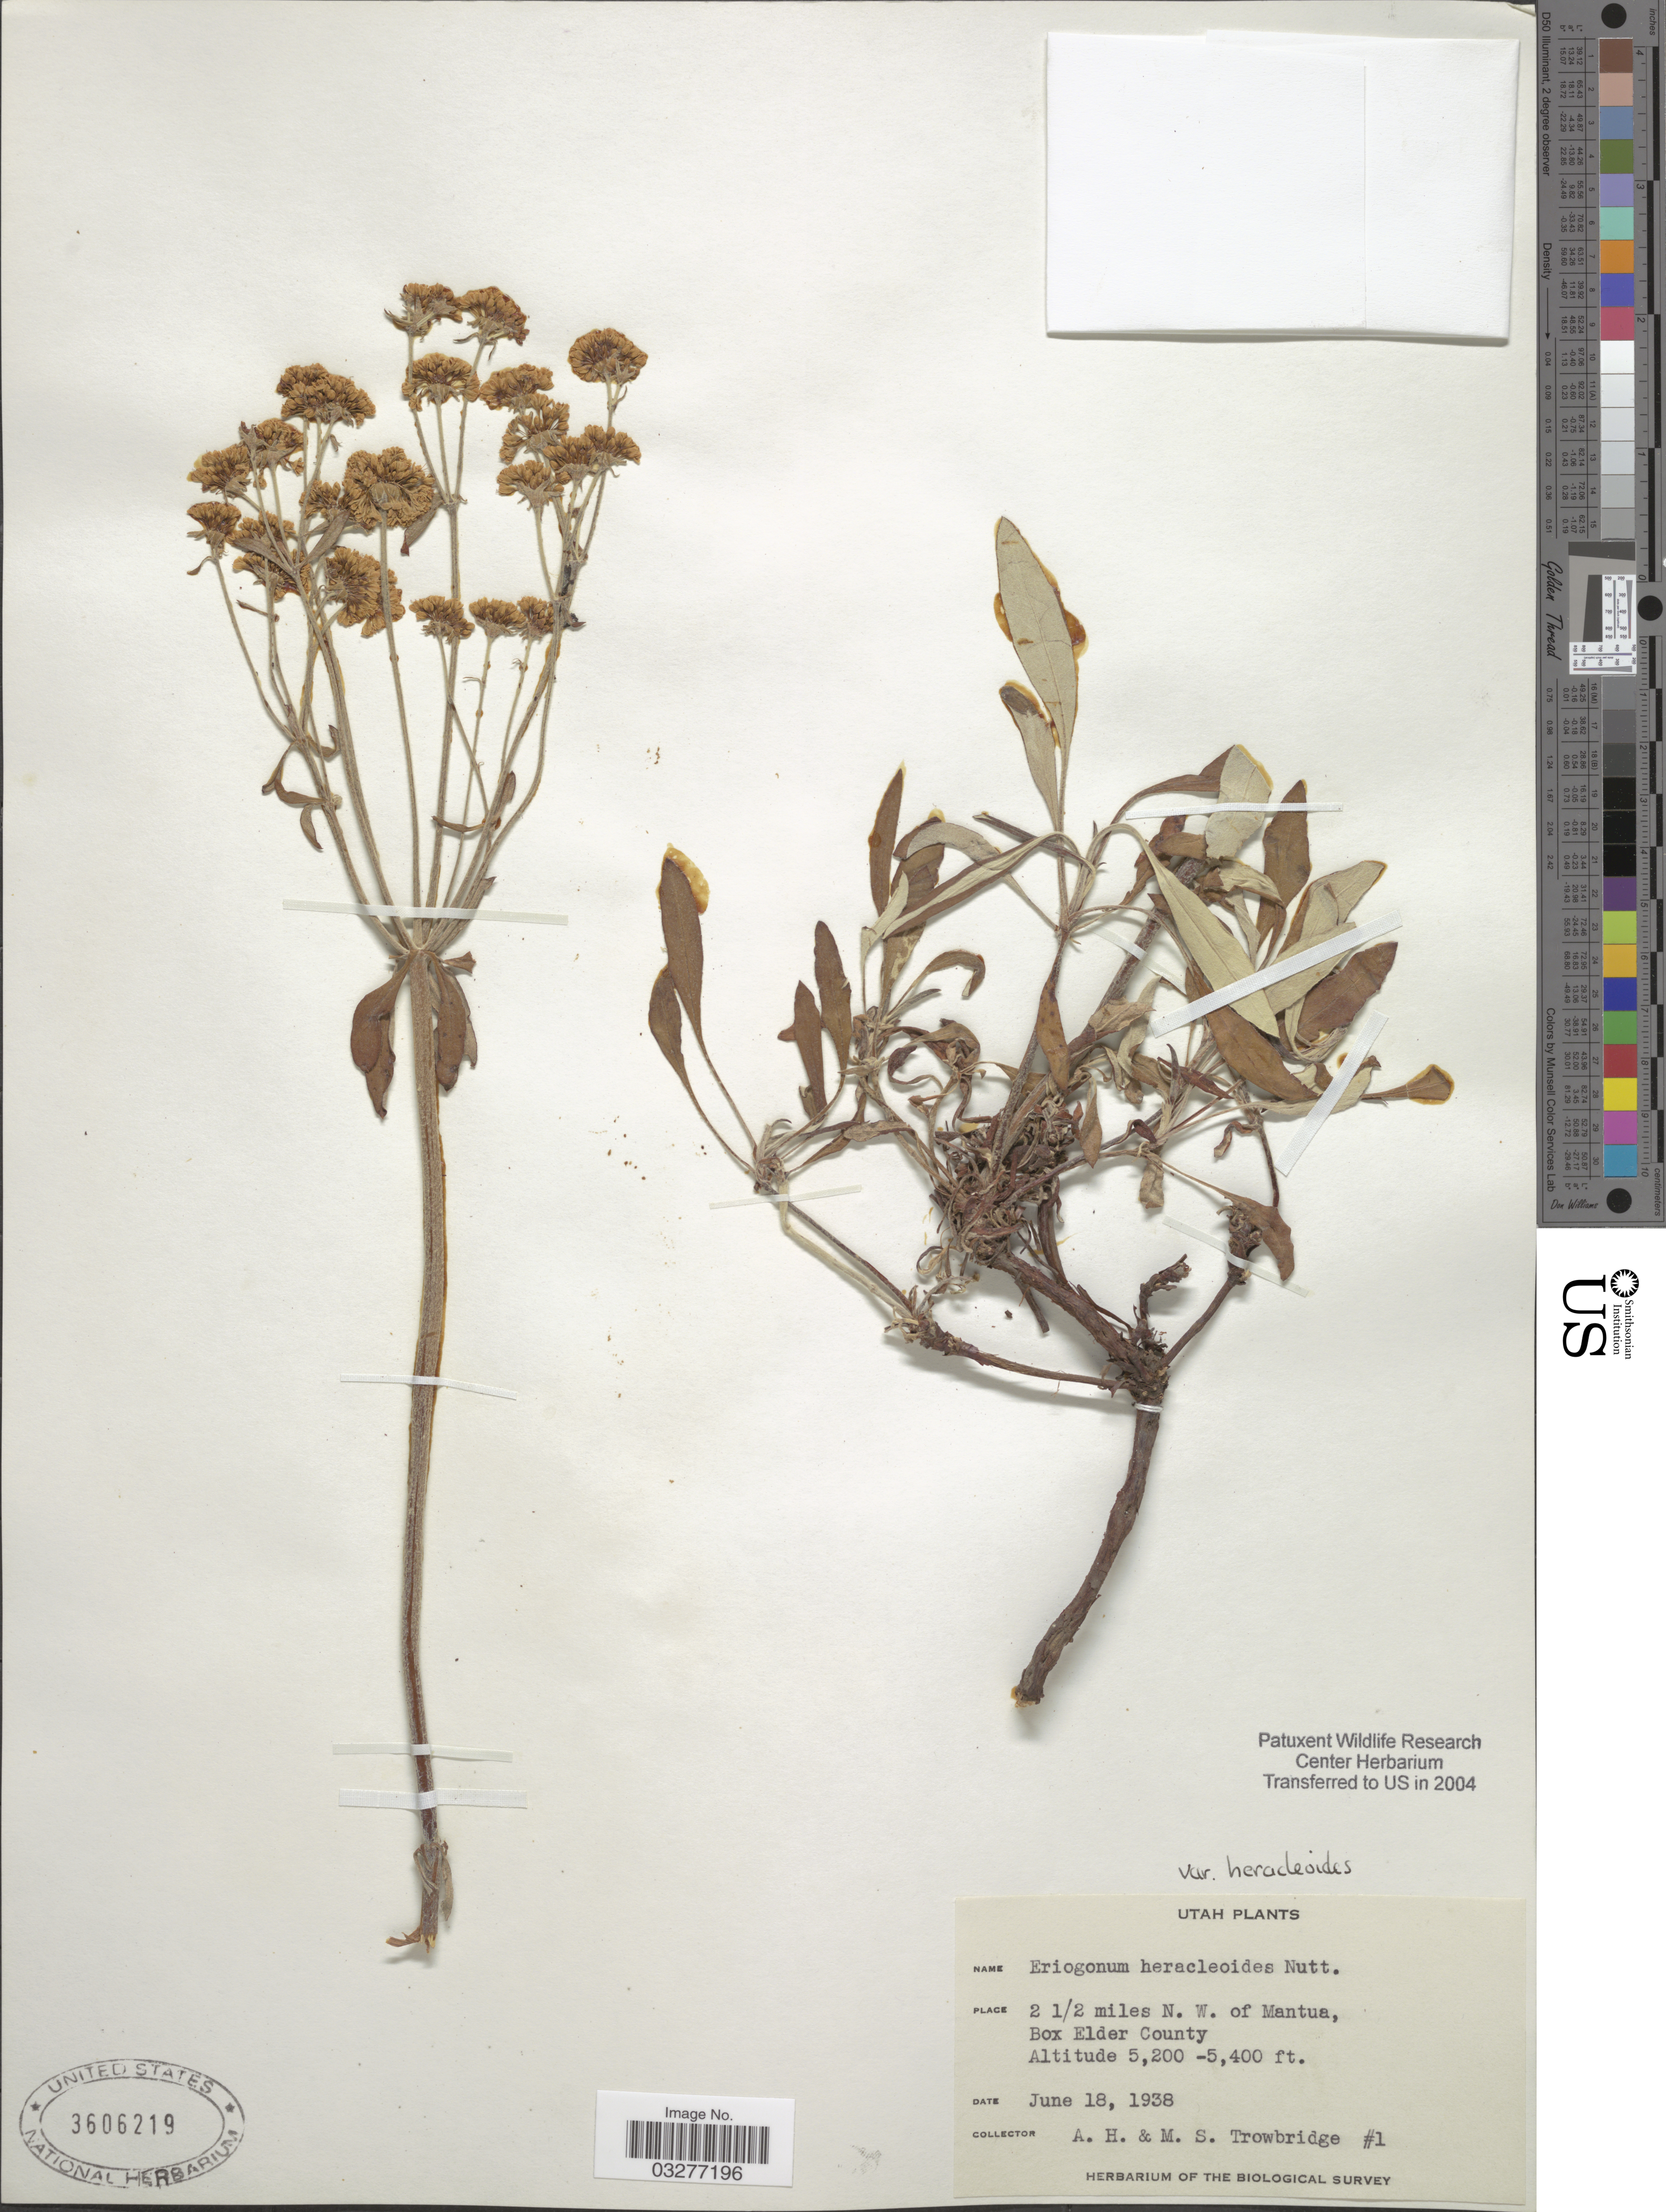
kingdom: Plantae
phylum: Tracheophyta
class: Magnoliopsida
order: Caryophyllales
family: Polygonaceae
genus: Eriogonum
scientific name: Eriogonum heracleoides var. heracleoides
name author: Nutt.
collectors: A. H. Trowbridge & M. Trowbridge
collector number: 1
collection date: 1938-06-18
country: United States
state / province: Utah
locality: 2 1/2 miles N.W. of Mantua, Box Elder County,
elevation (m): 1585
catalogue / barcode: US 3606219